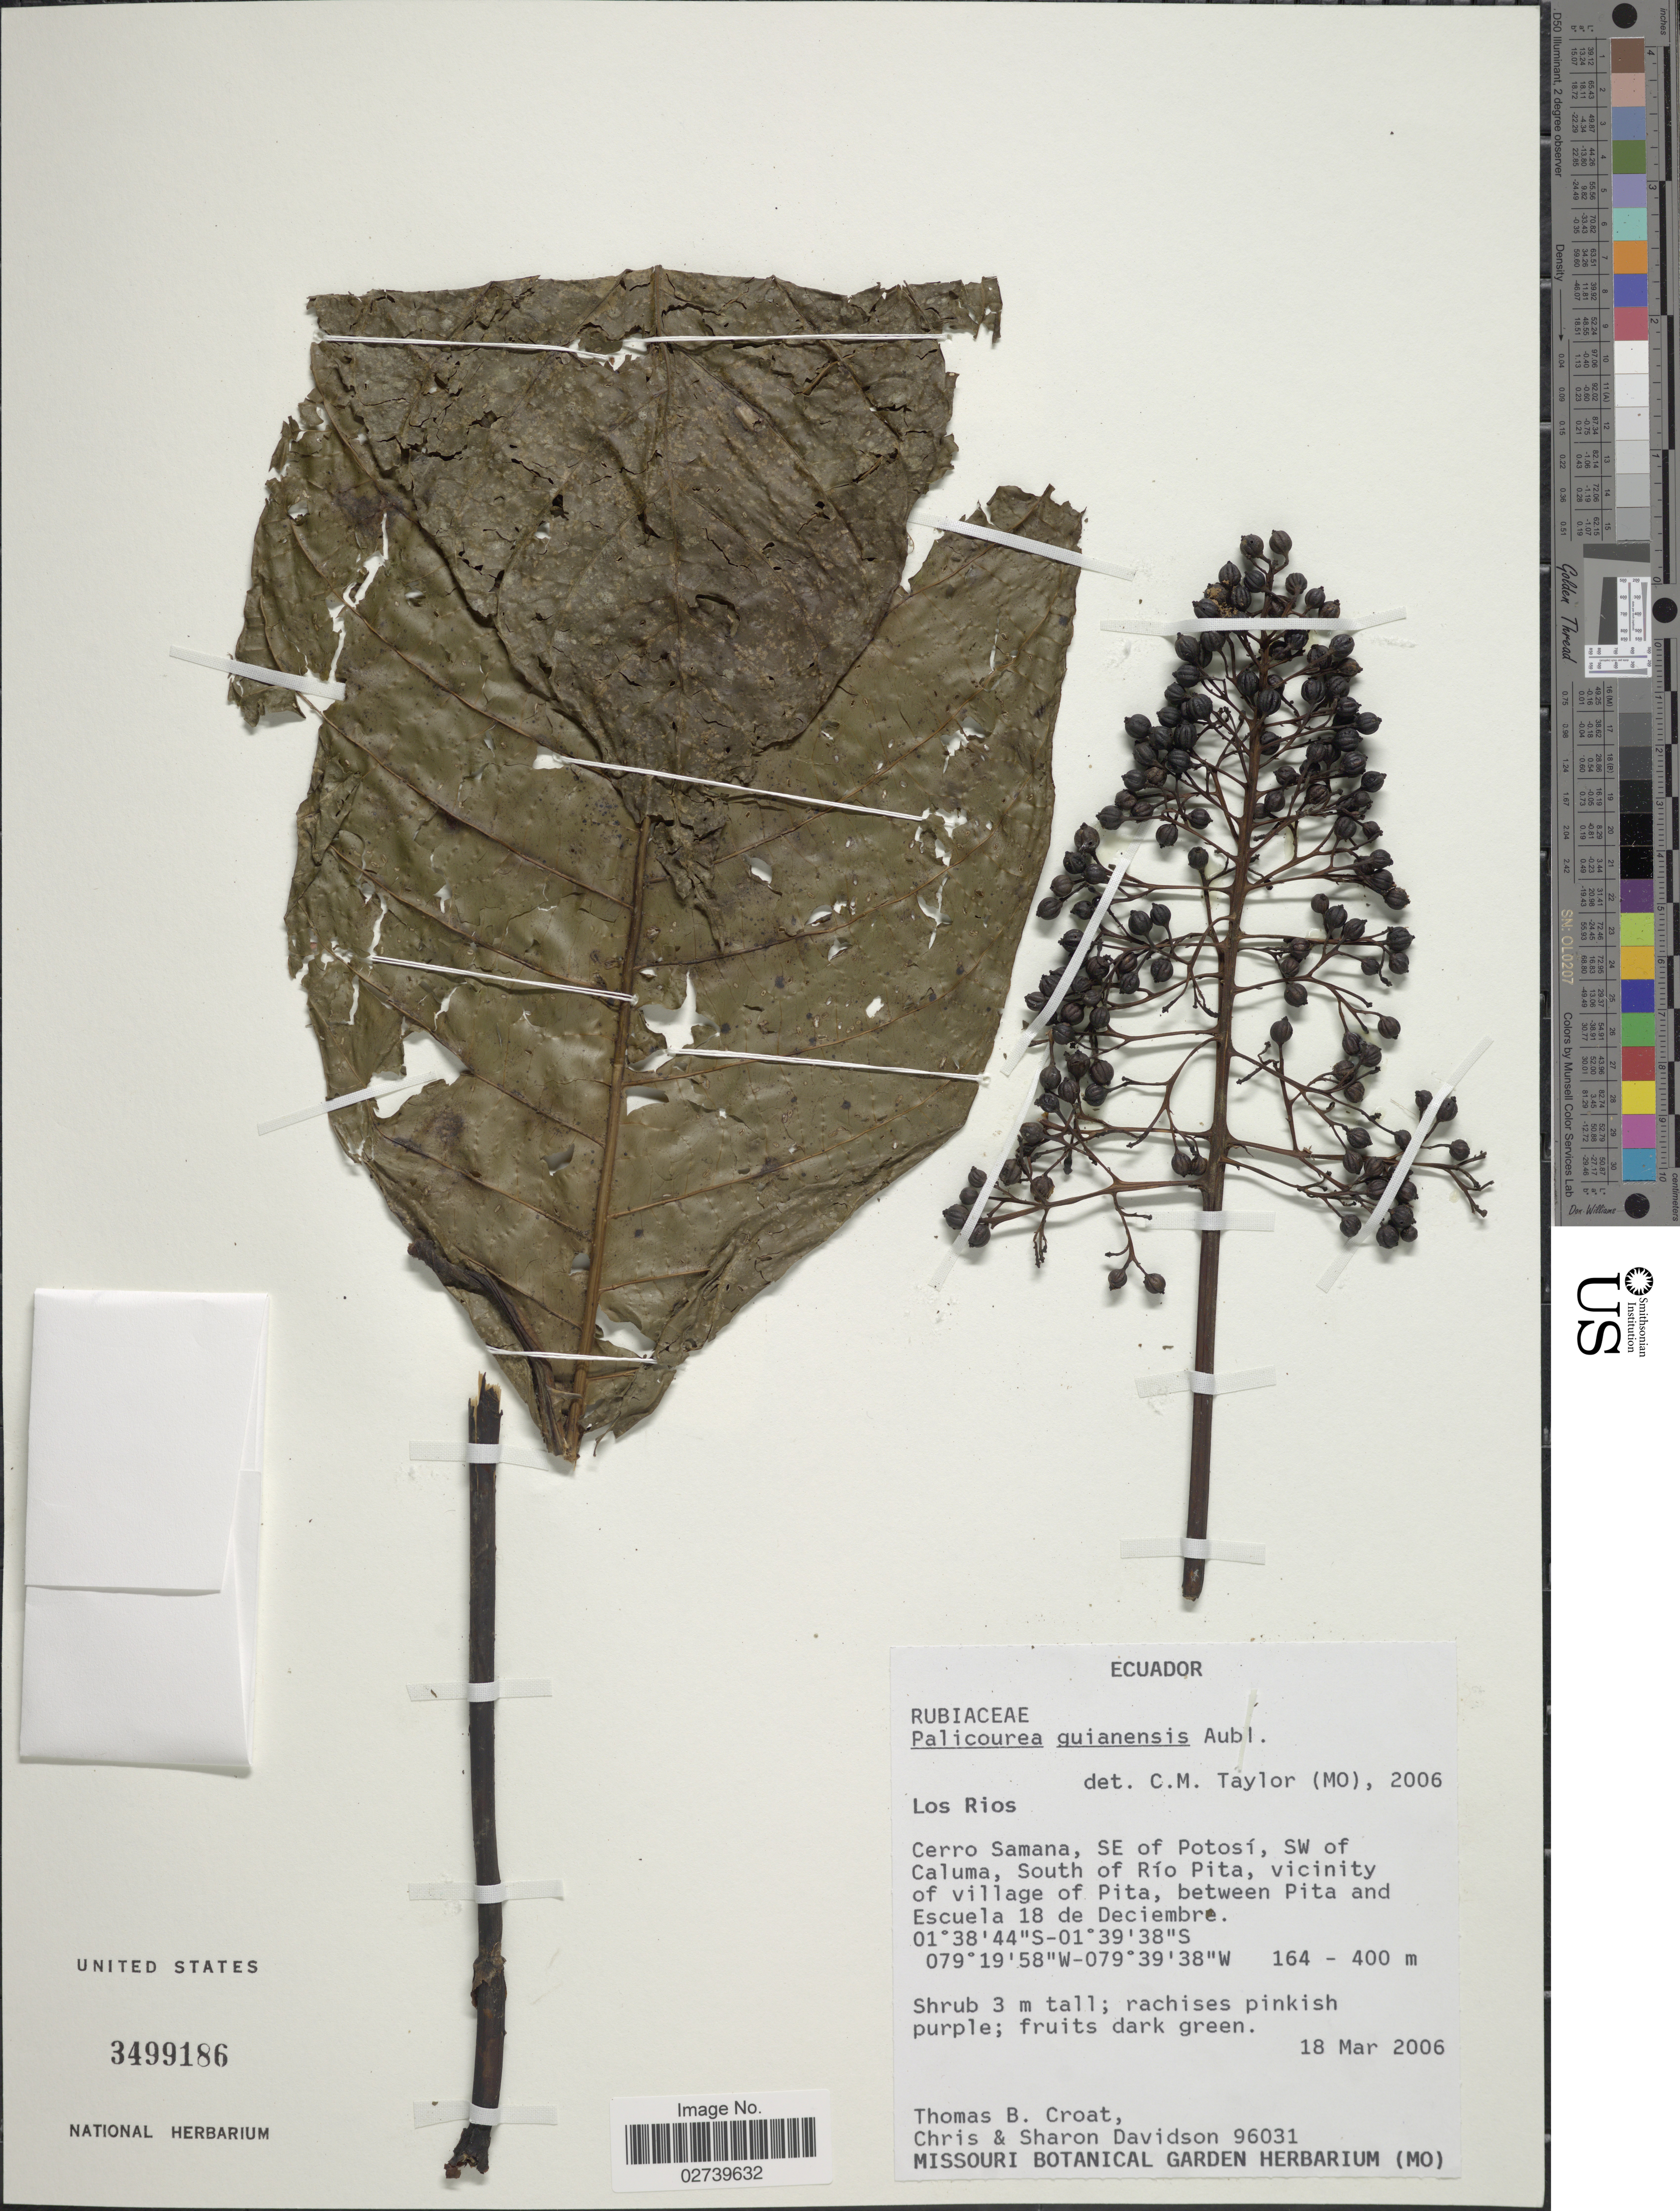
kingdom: Plantae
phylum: Tracheophyta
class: Magnoliopsida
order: Gentianales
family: Rubiaceae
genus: Palicourea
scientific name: Palicourea guianensis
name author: Aubl.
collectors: T. B. Croat, C. Davidson & S. Davidson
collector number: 96031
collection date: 2006-03-18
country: Ecuador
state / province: Los Ríos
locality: Cerro Samana, SE of Potosi, SW of Caluma, South of Rio Pita, vicinity of village of Pita, between Pita and Escuela 18 de Deciembre.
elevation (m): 164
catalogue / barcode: US 3499186